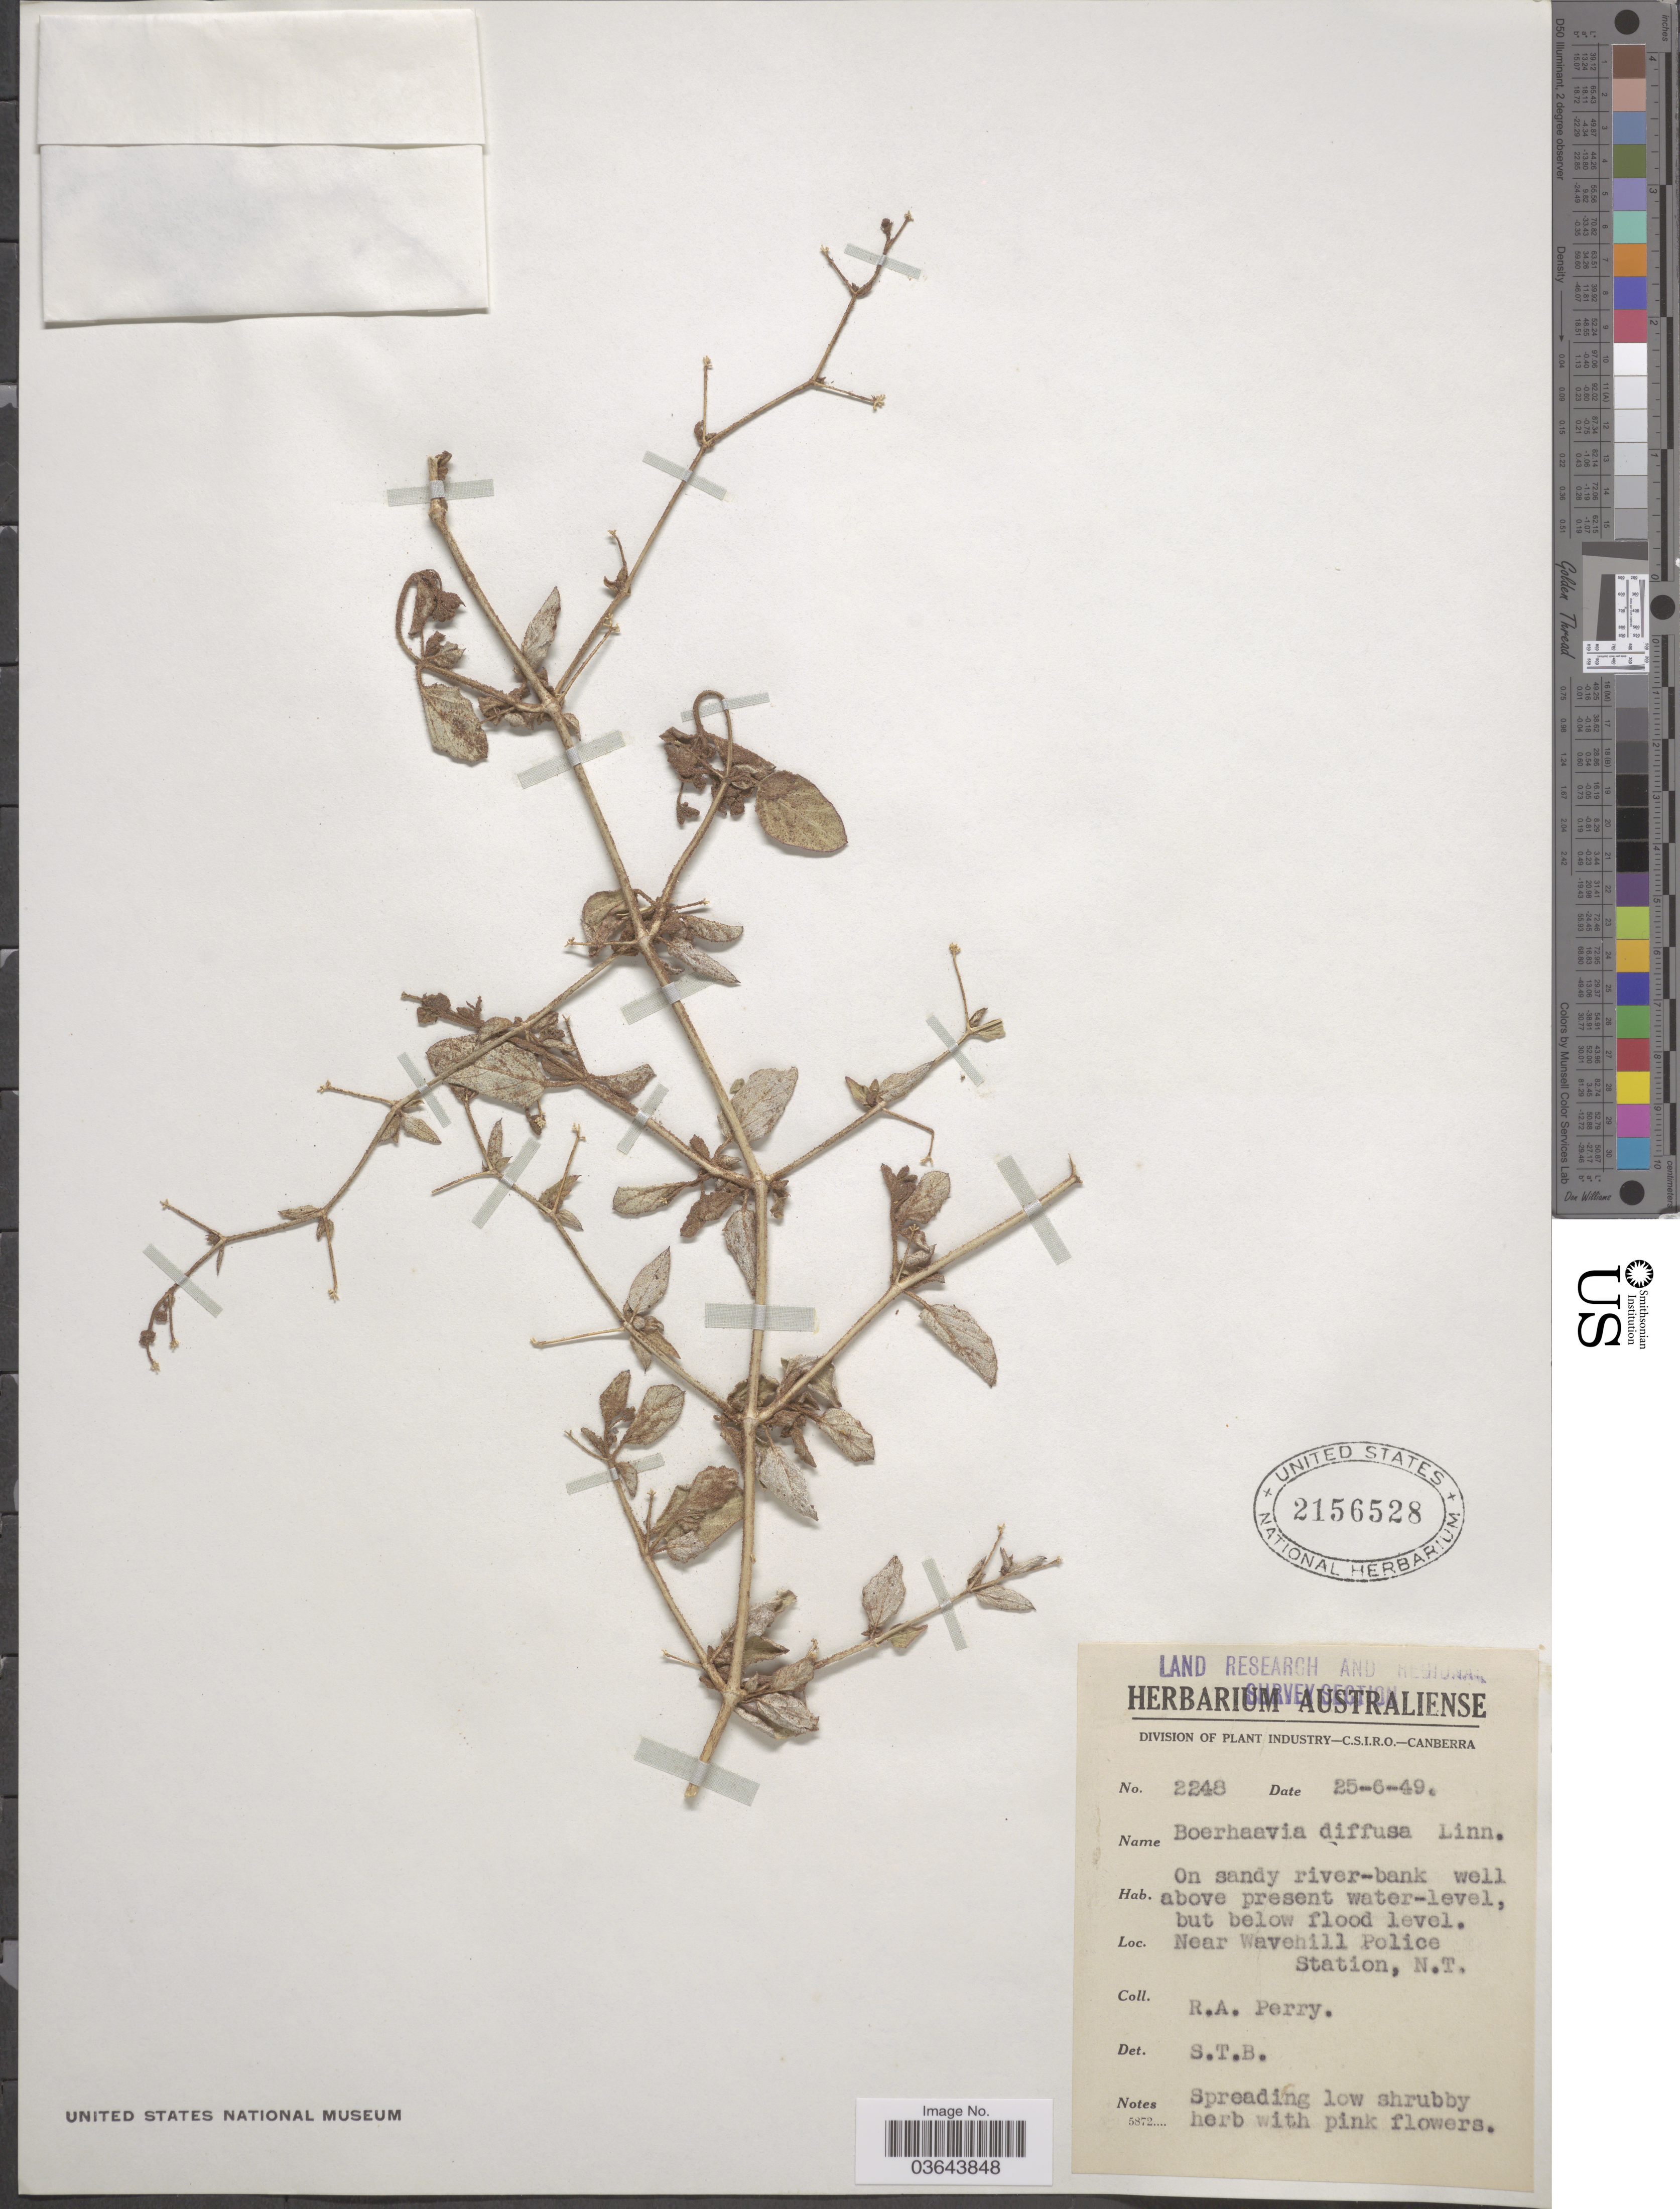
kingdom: Plantae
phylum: Tracheophyta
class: Magnoliopsida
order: Caryophyllales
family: Nyctaginaceae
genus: Boerhavia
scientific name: Boerhavia diffusa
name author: L.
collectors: Perry, R. A.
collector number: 2248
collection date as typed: Transcribed d/m/y: 25/6/49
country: Australia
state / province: Northern Territory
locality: On sandy river-bank well above present water-level, but below flood level. Near Wavehill Police Station.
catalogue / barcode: US 2156528